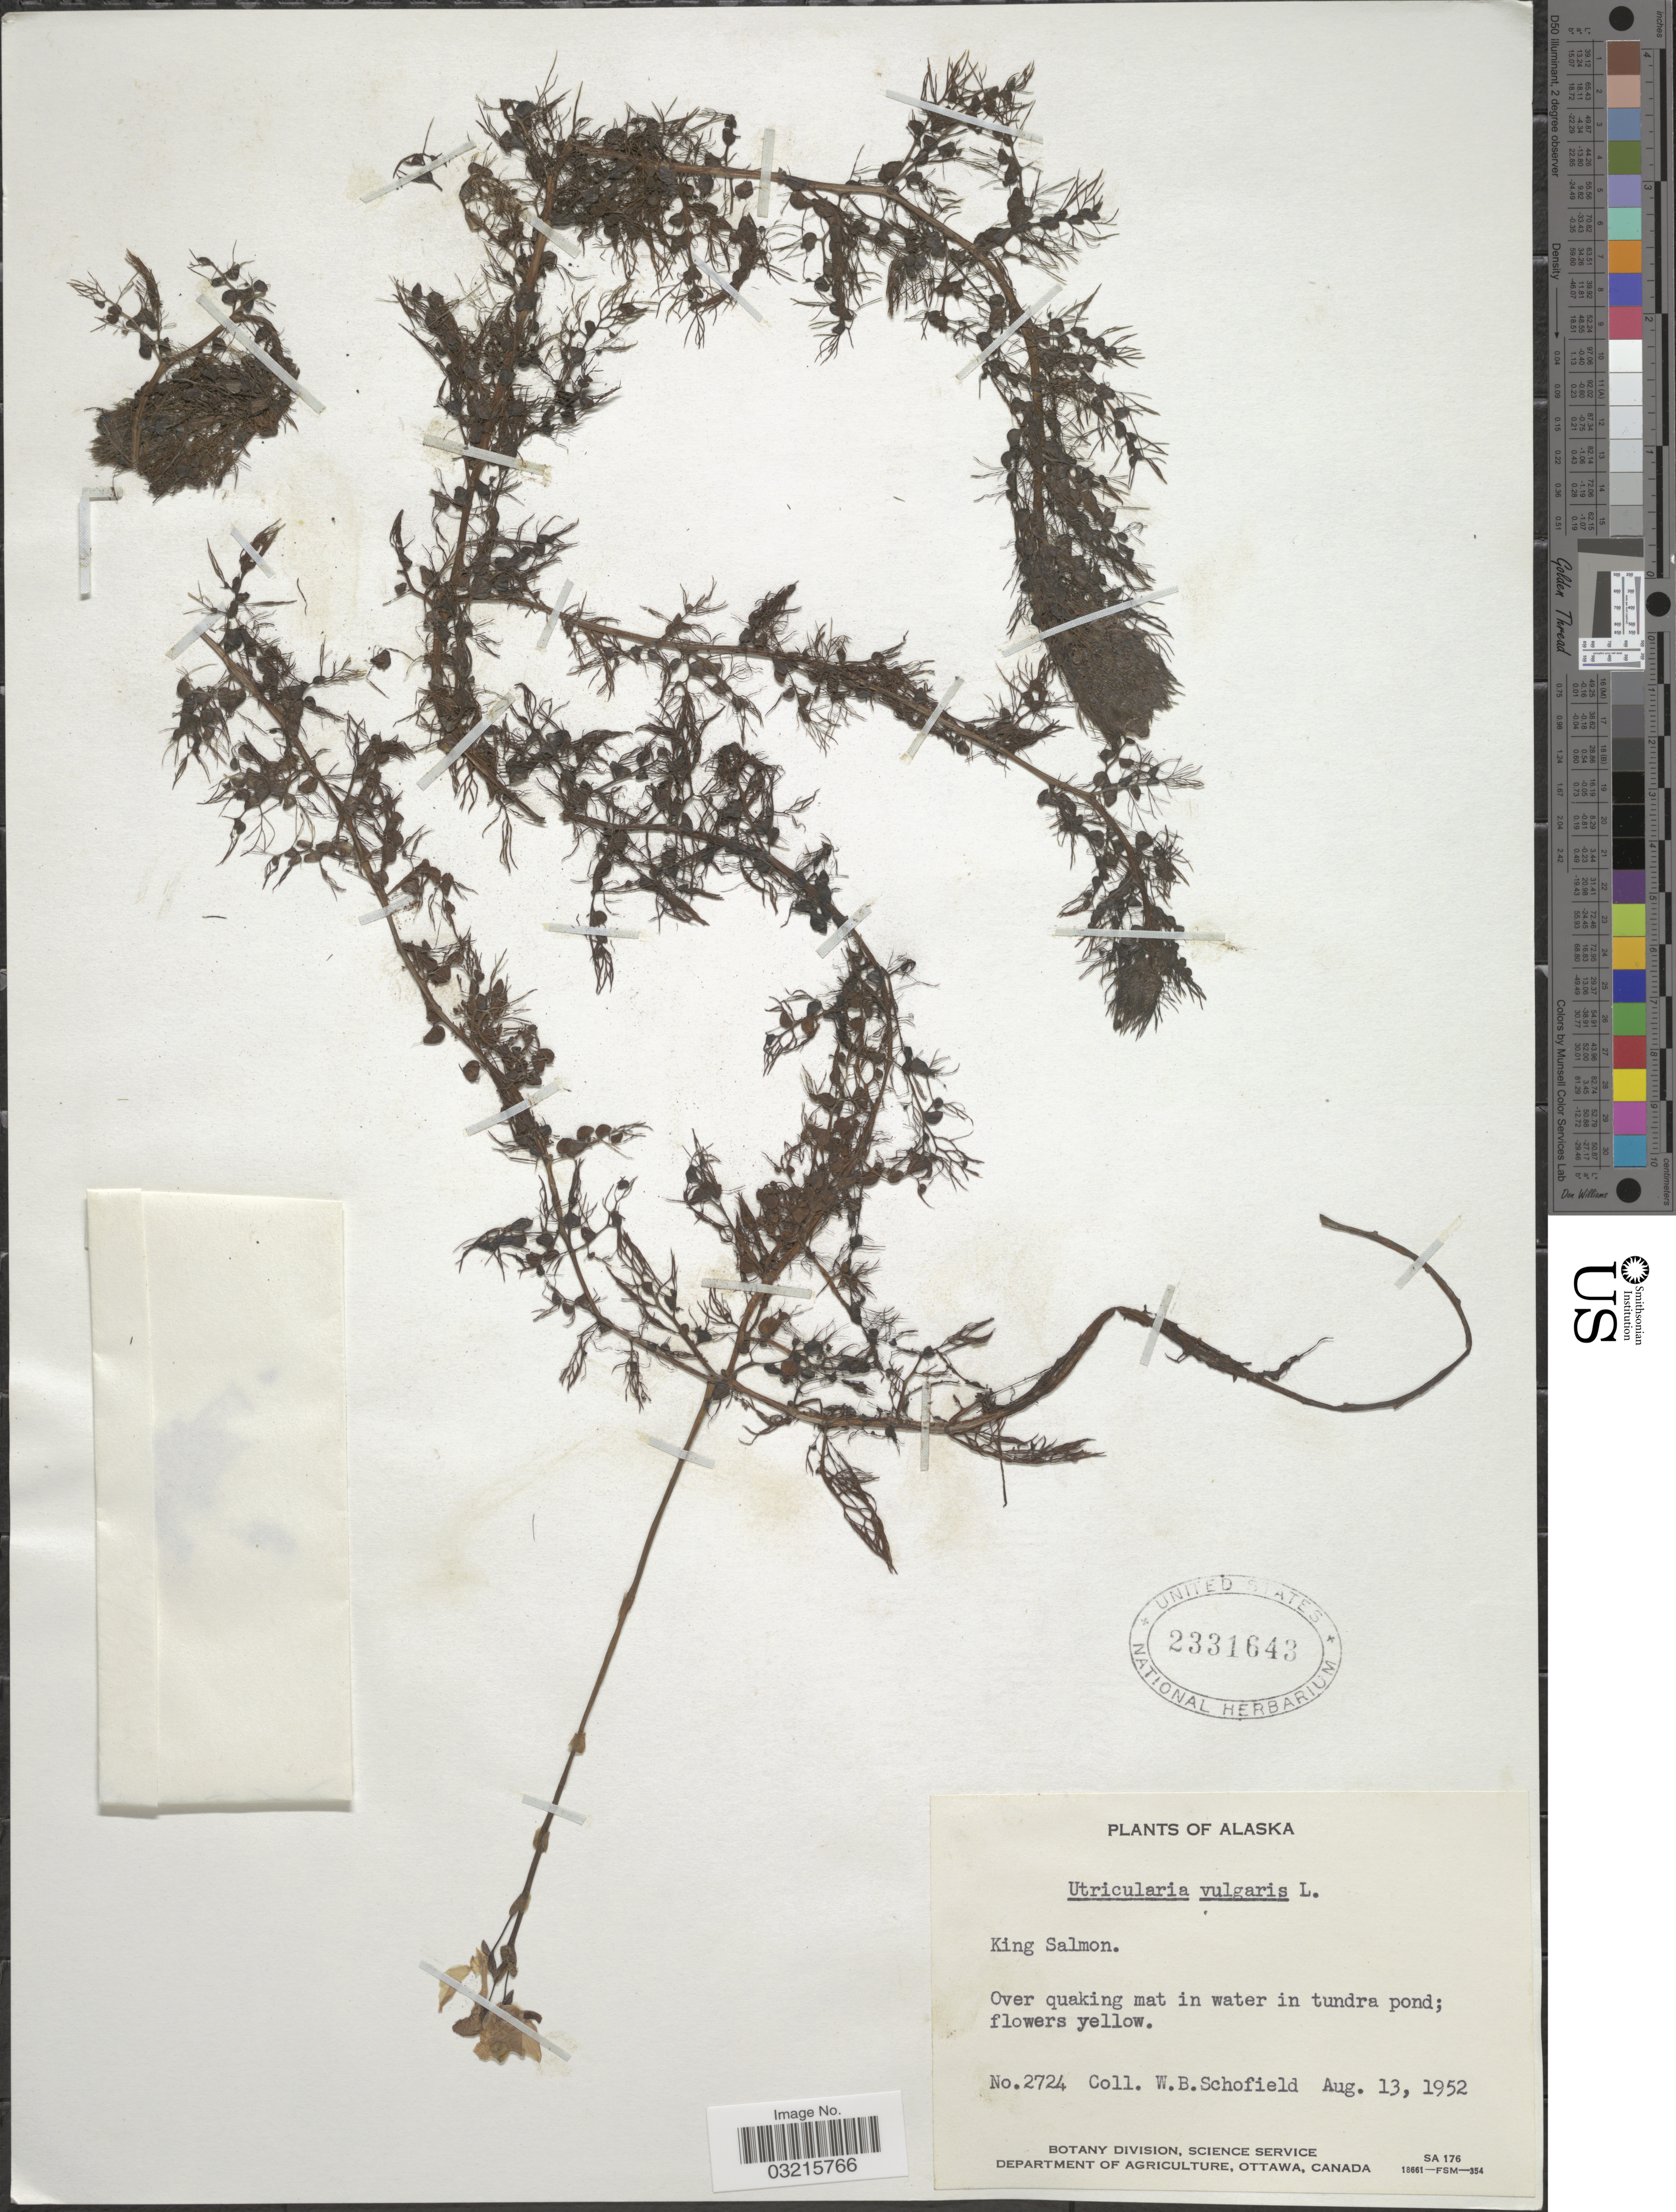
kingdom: Plantae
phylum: Tracheophyta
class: Magnoliopsida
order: Lamiales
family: Lentibulariaceae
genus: Utricularia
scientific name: Utricularia vulgaris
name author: L.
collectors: W. Schofield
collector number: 2724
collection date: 1952-08-13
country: United States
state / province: Alaska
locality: King Salmon.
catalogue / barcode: US 2331643